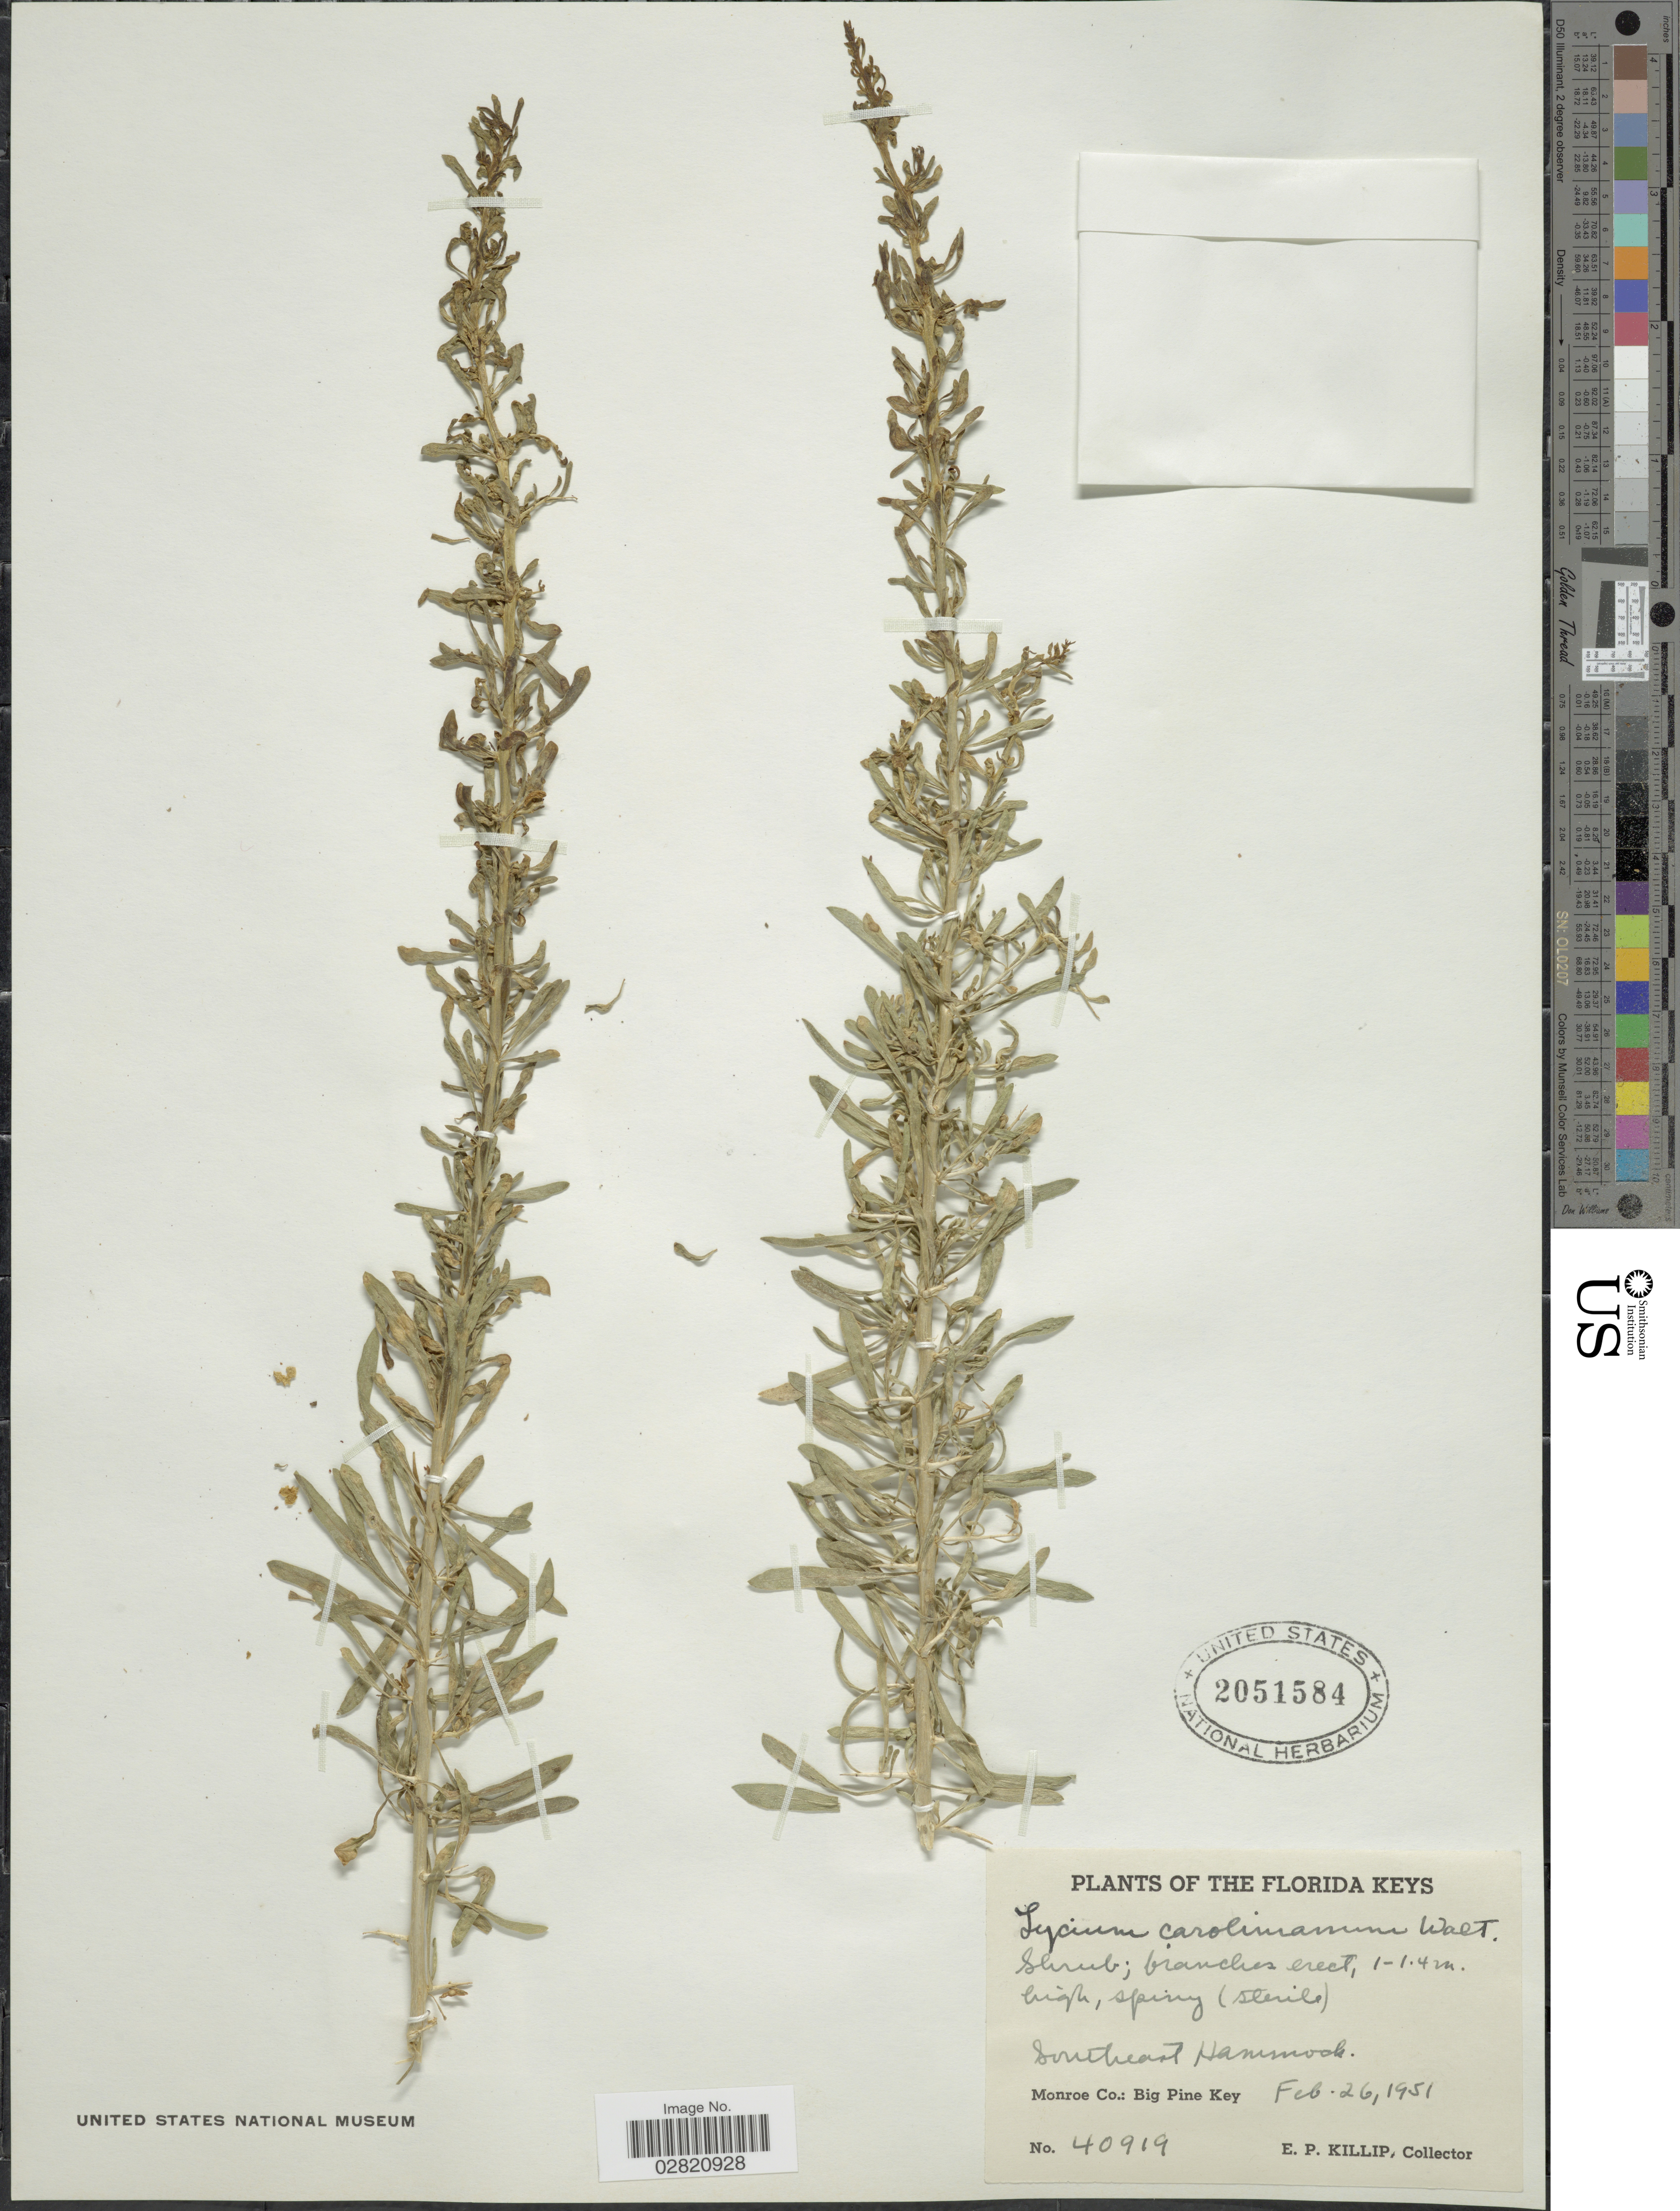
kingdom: Plantae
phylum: Tracheophyta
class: Magnoliopsida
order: Solanales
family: Solanaceae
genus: Lycium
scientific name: Lycium carolinianum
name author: Walter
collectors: E. P. Killip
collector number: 40919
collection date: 1951-02-26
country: United States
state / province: Florida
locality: The Florida Keys, Southeast Hammock, Monroe Co.: Big Pine Key.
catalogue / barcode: US 2051584